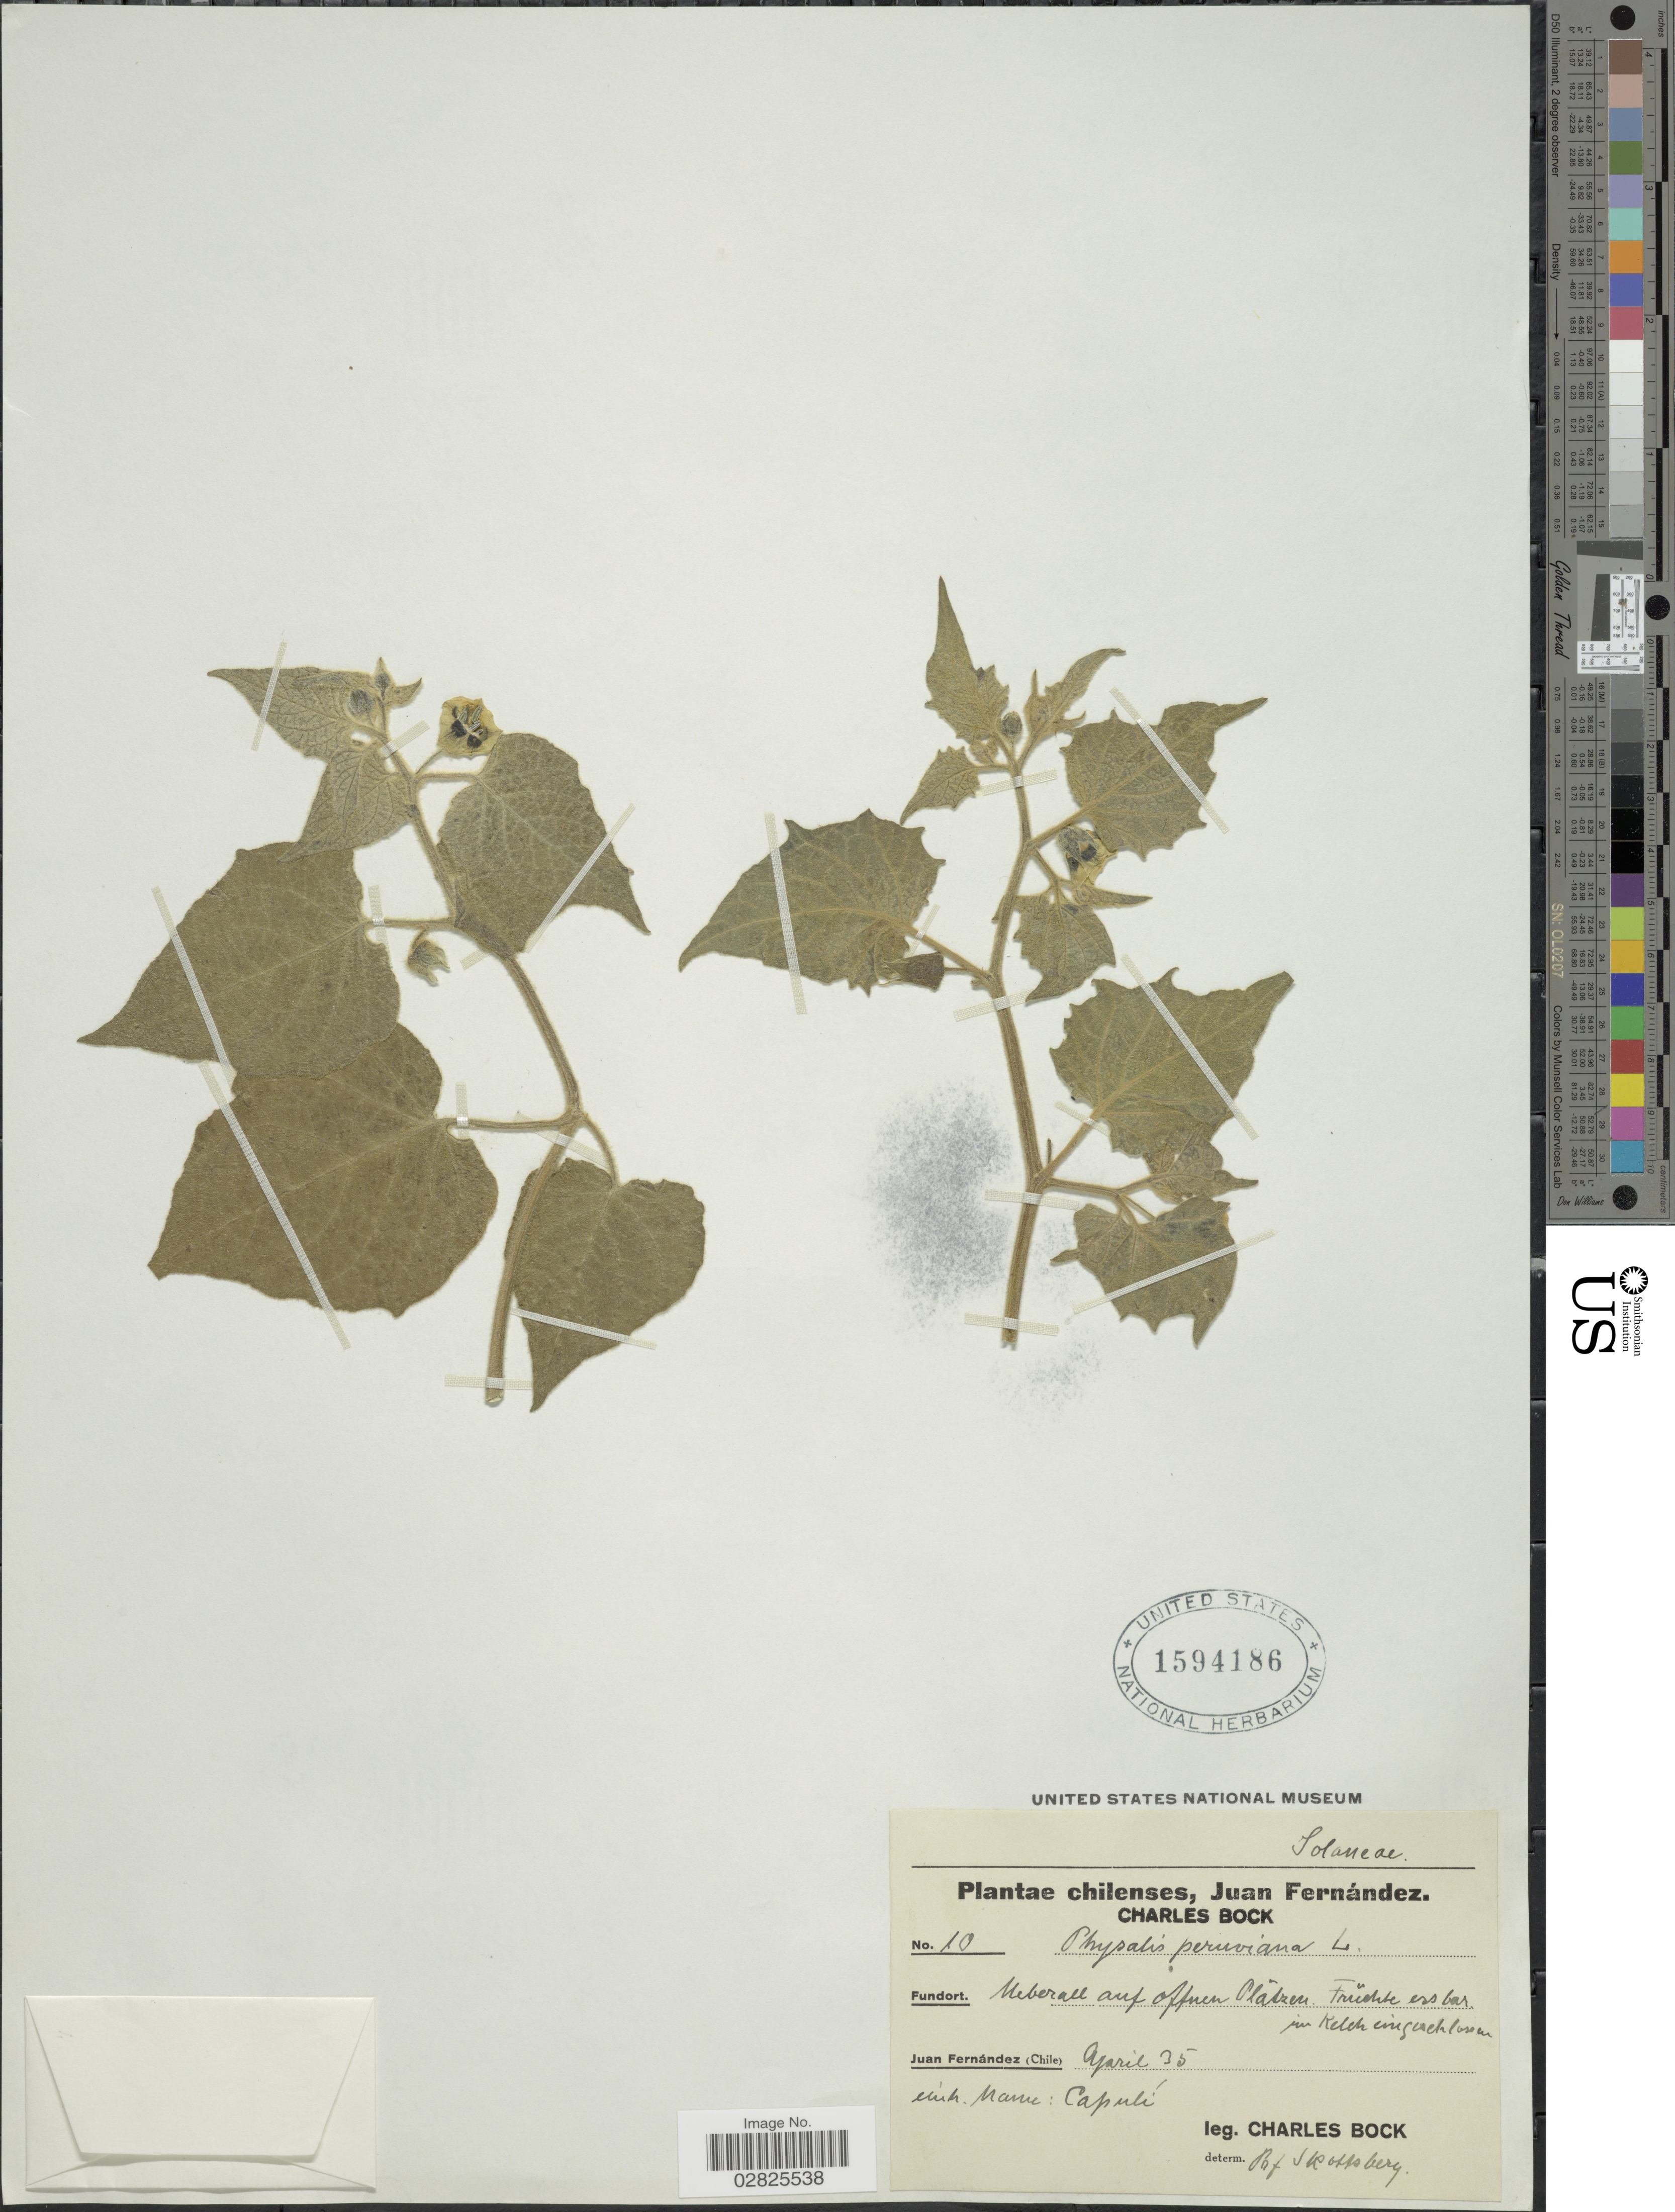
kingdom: Plantae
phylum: Tracheophyta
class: Magnoliopsida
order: Solanales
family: Solanaceae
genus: Physalis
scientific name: Physalis peruviana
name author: L.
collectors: C. Bock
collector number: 10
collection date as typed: Transcribed d/m/y: /4/35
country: Chile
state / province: Valparaíso (V)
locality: Juan Fernández. Meberall [interpreted] auf Afnen [interpreted] Plátzen [interpreted]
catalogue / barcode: US 1594186